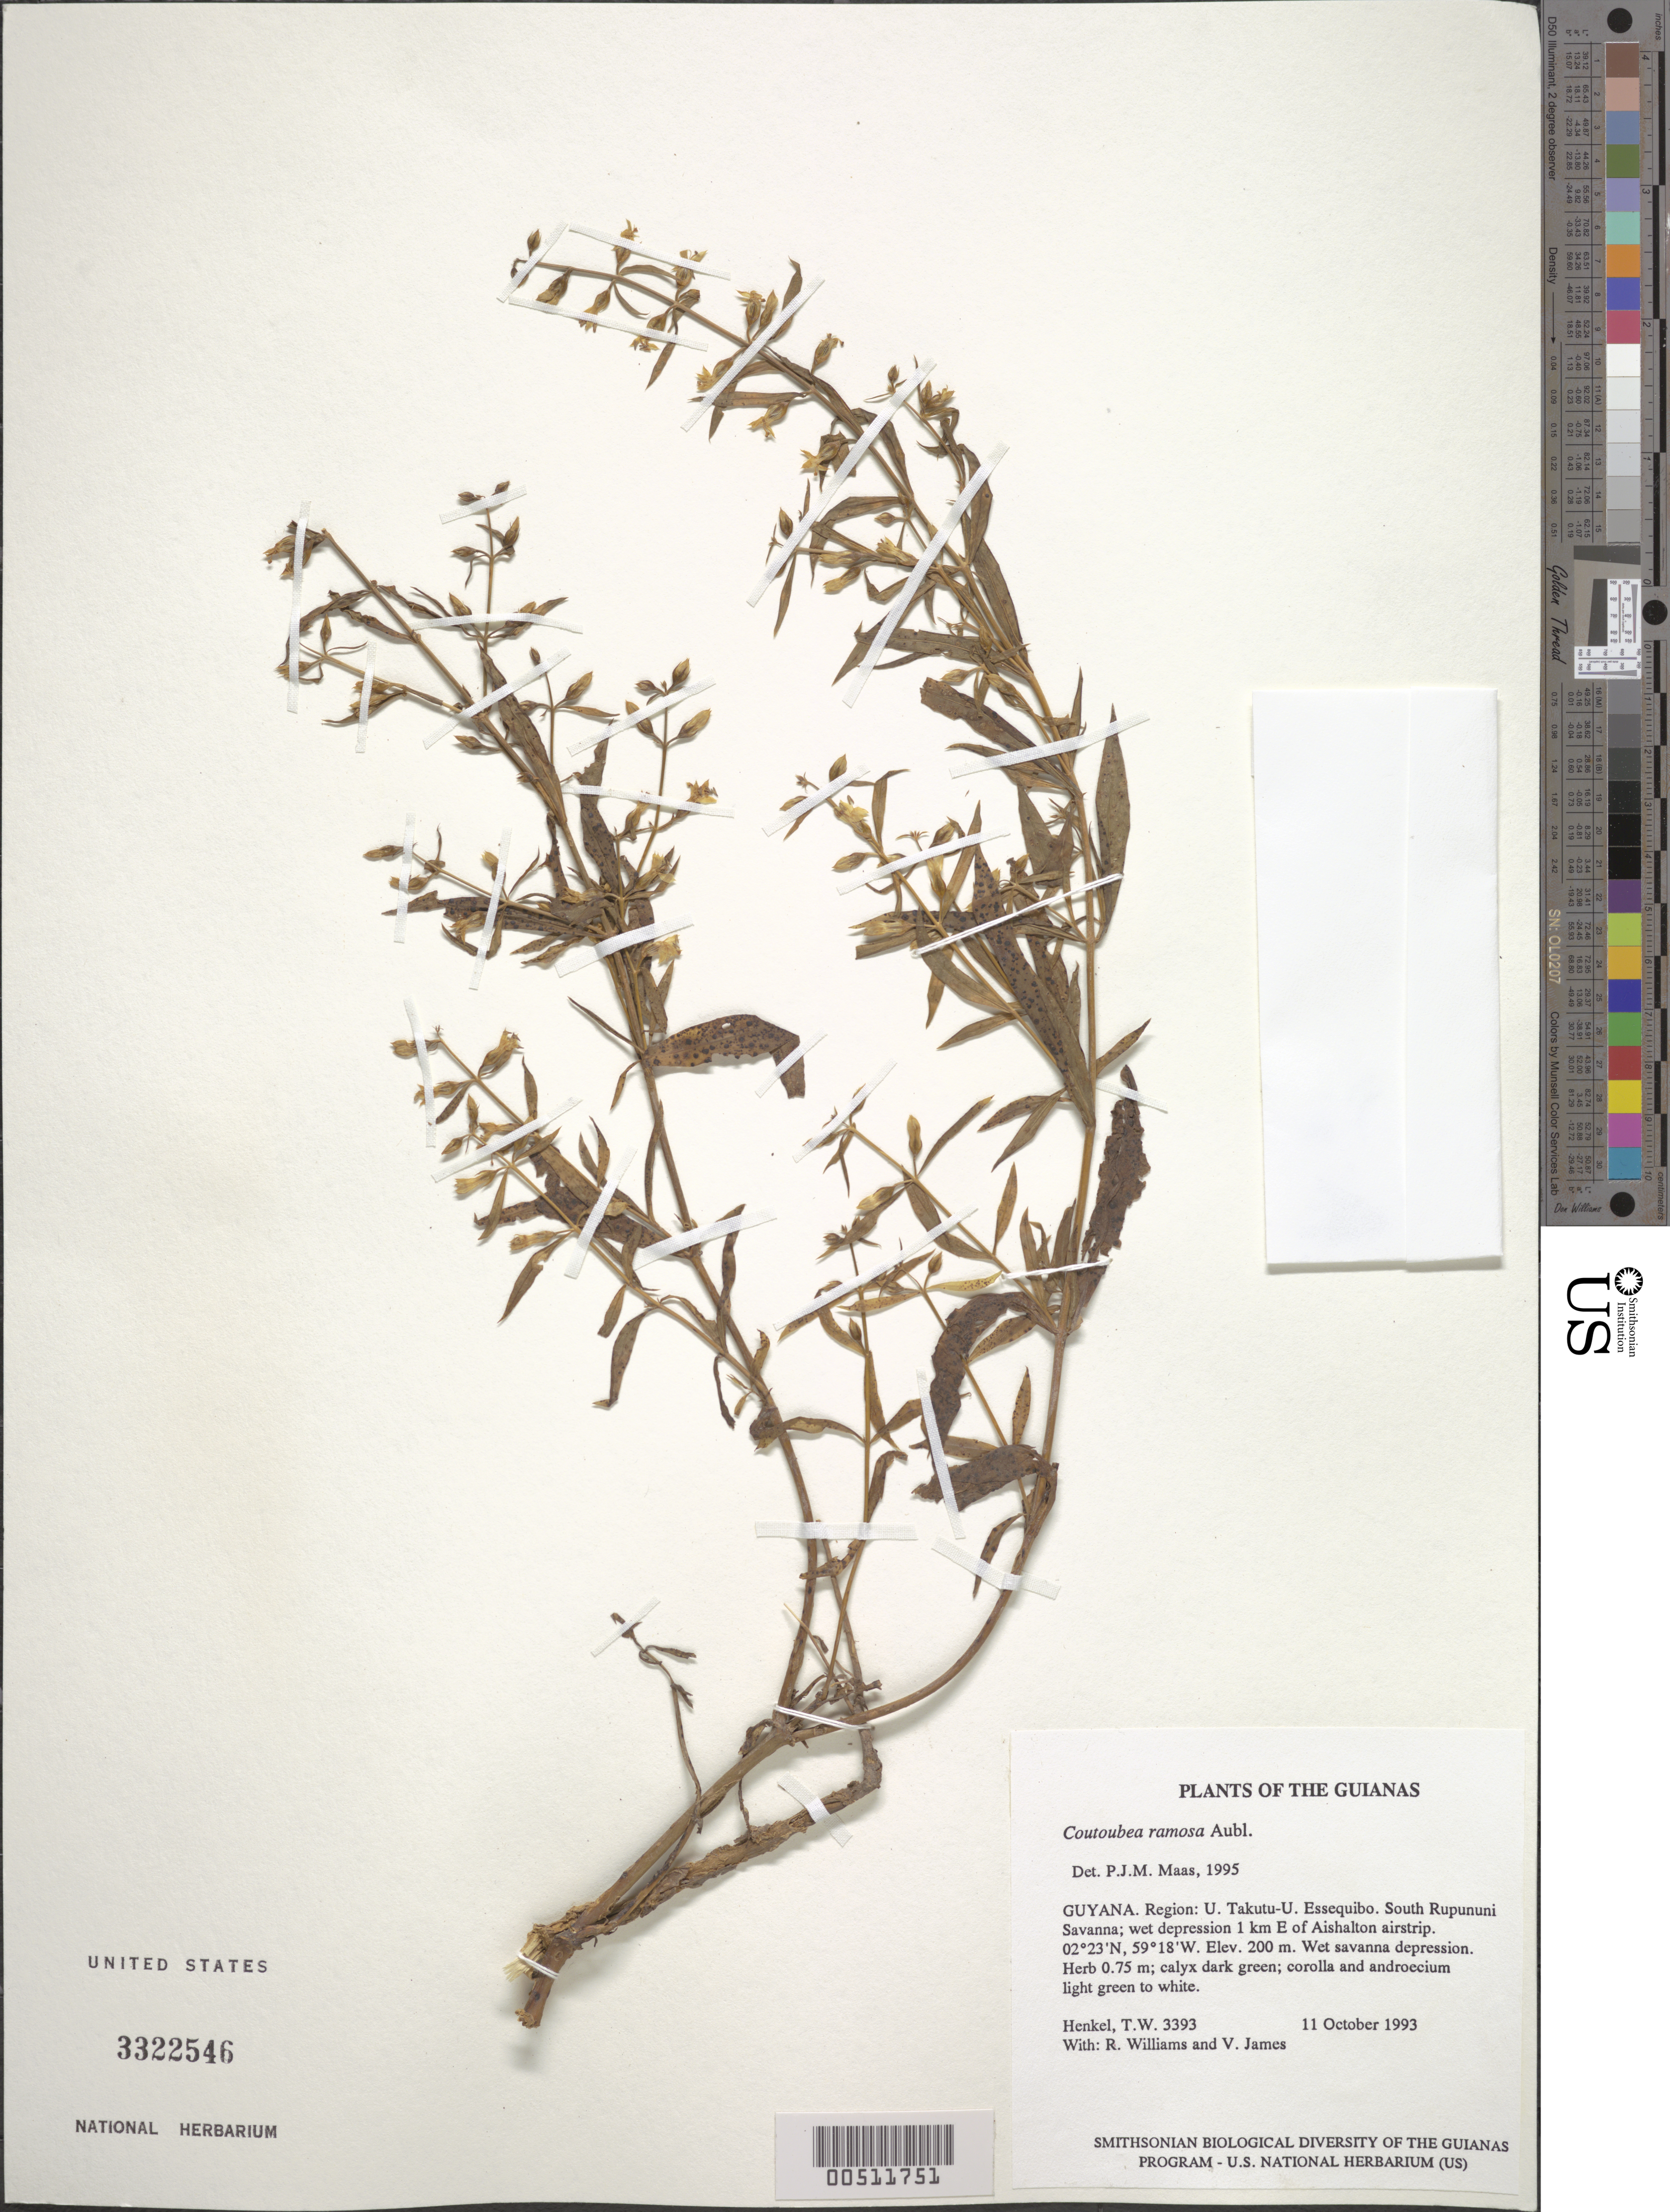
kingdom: Plantae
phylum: Tracheophyta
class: Magnoliopsida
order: Gentianales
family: Gentianaceae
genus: Coutoubea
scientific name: Coutoubea ramosa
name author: Aubl.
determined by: Maas, Paul J. M.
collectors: T. Henkel, R. Williams & V. James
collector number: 3393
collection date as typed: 11 October 1993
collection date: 1993-10-11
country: Guyana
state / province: U. Takutu-U. Essequibo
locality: South Rupununi Savanna; wet depression 1 km E of Aishalton airstrip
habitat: Wet savanna depression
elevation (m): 200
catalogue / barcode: US 3322546